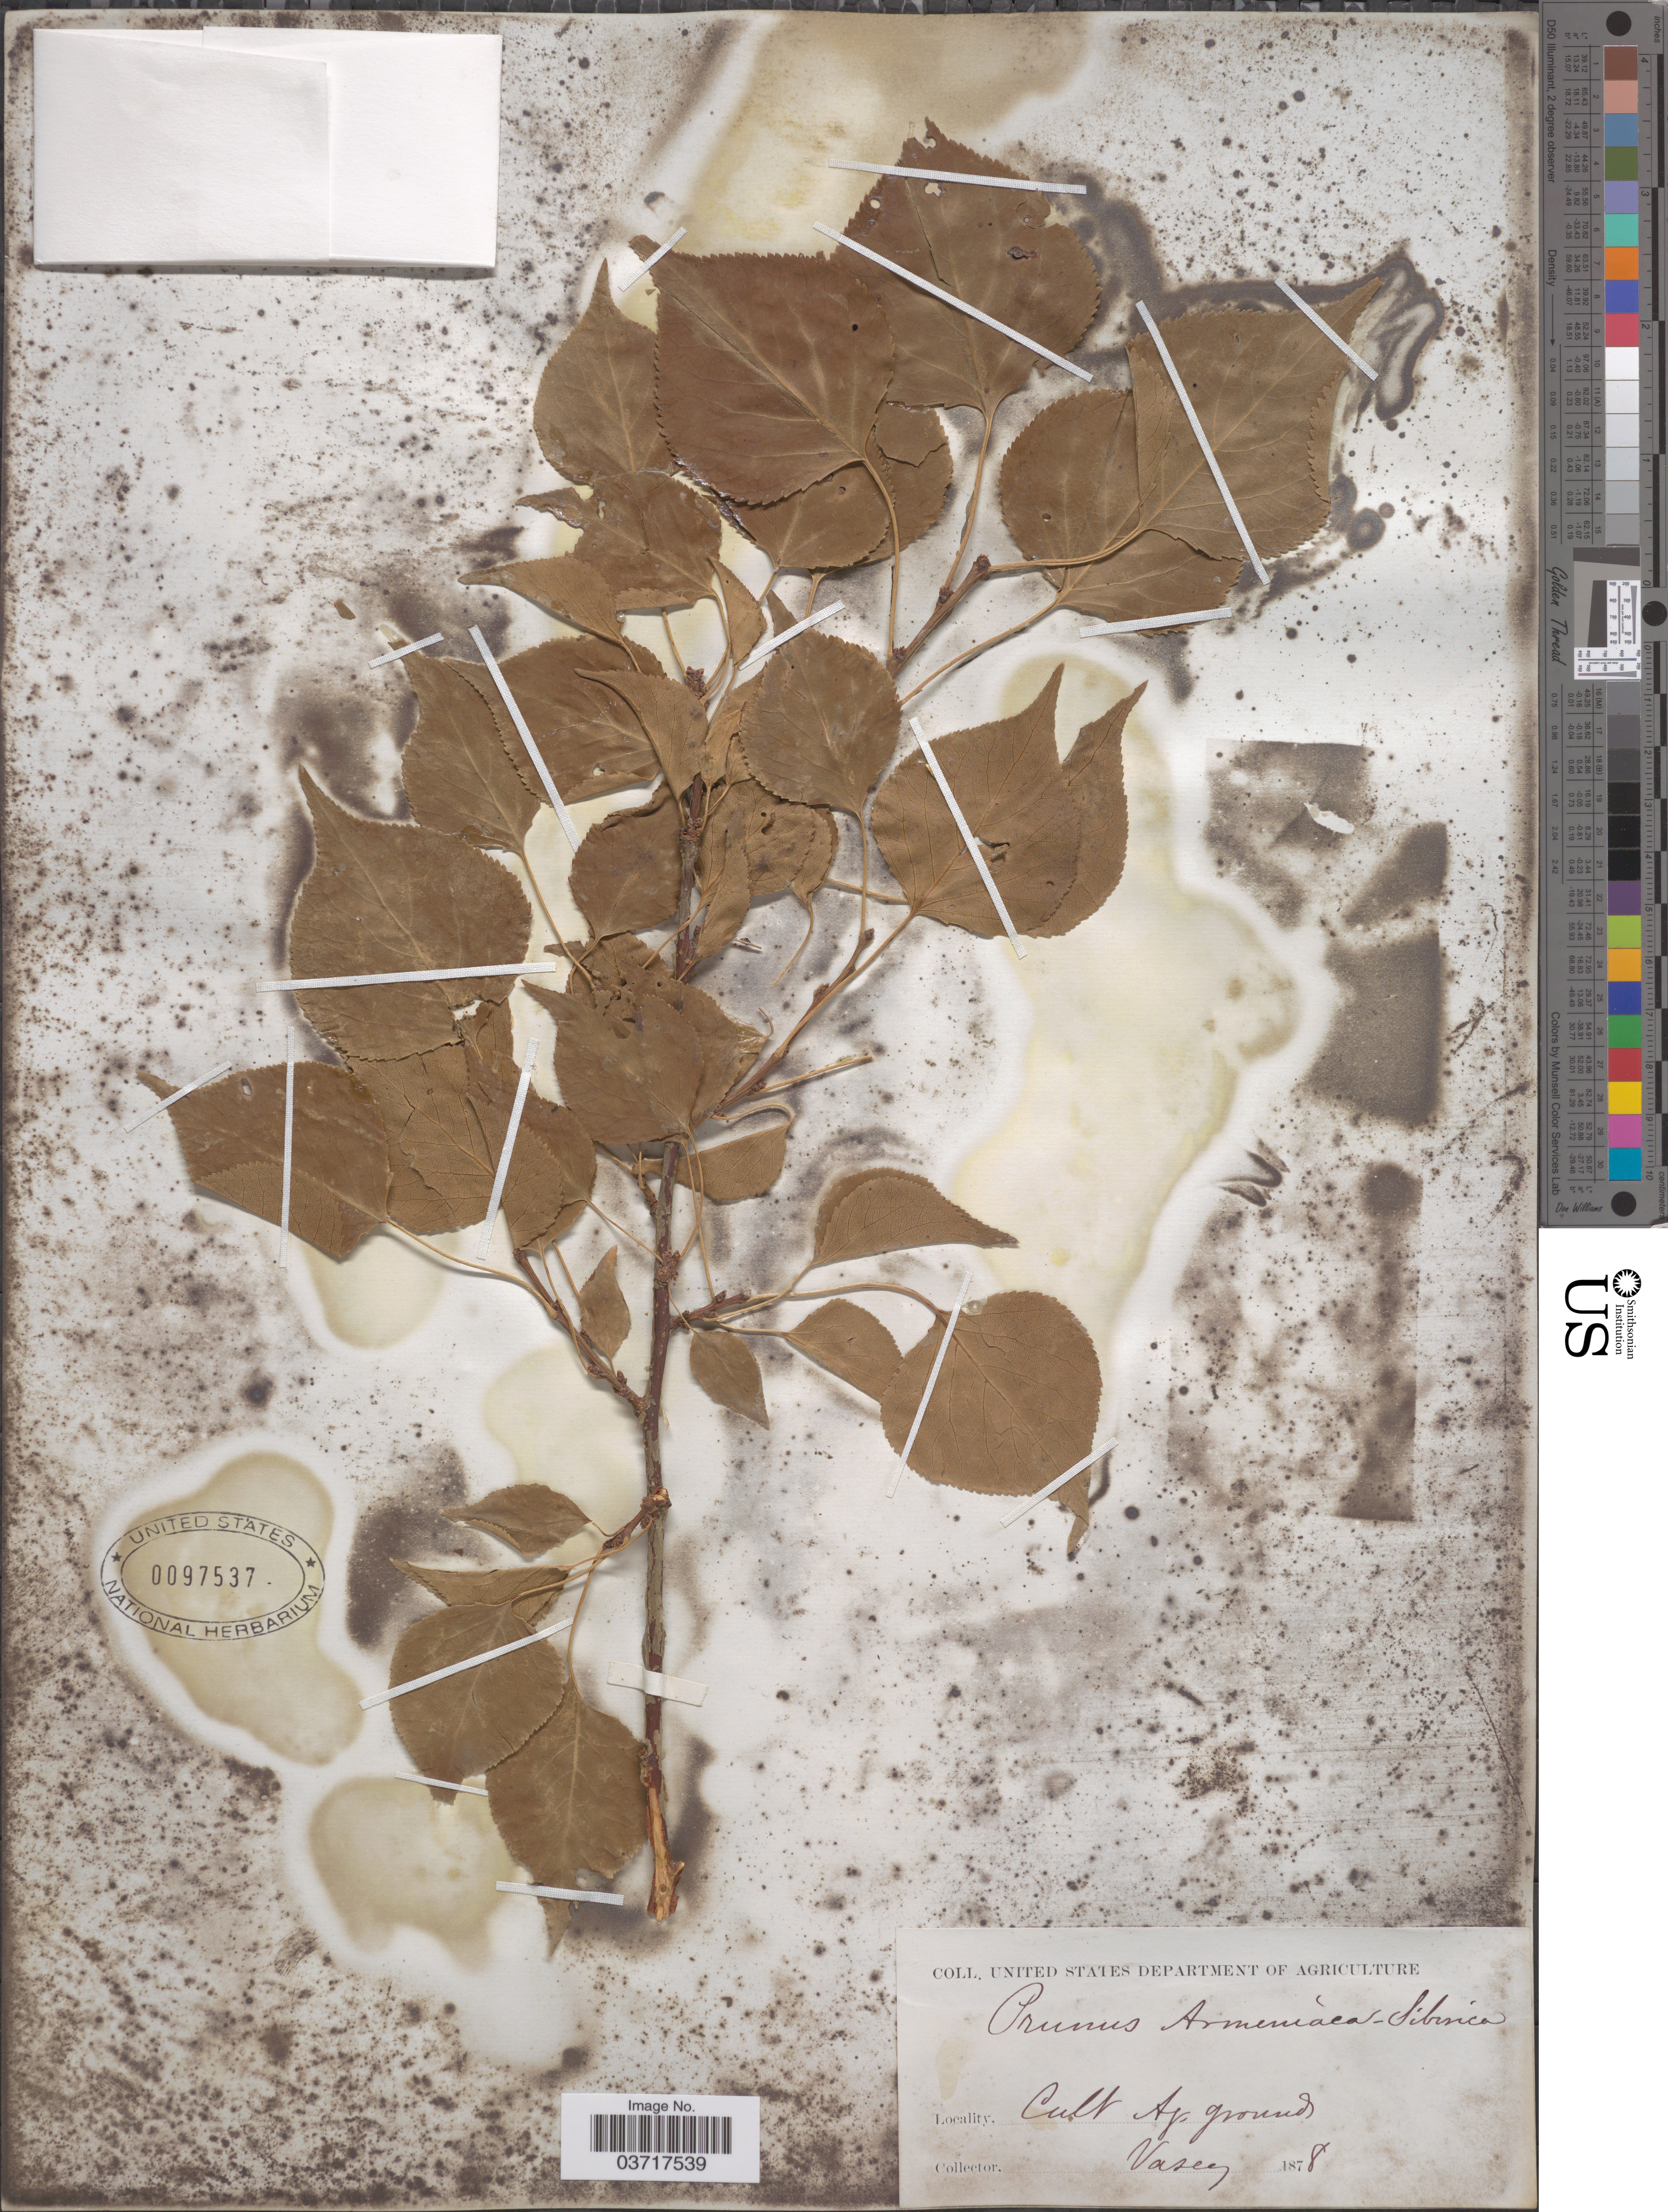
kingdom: Plantae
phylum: Tracheophyta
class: Magnoliopsida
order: Rosales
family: Rosaceae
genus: Prunus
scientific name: Prunus armeniaca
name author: L.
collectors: Vasey, --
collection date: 1878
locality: Ag. grounds.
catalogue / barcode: US 97537